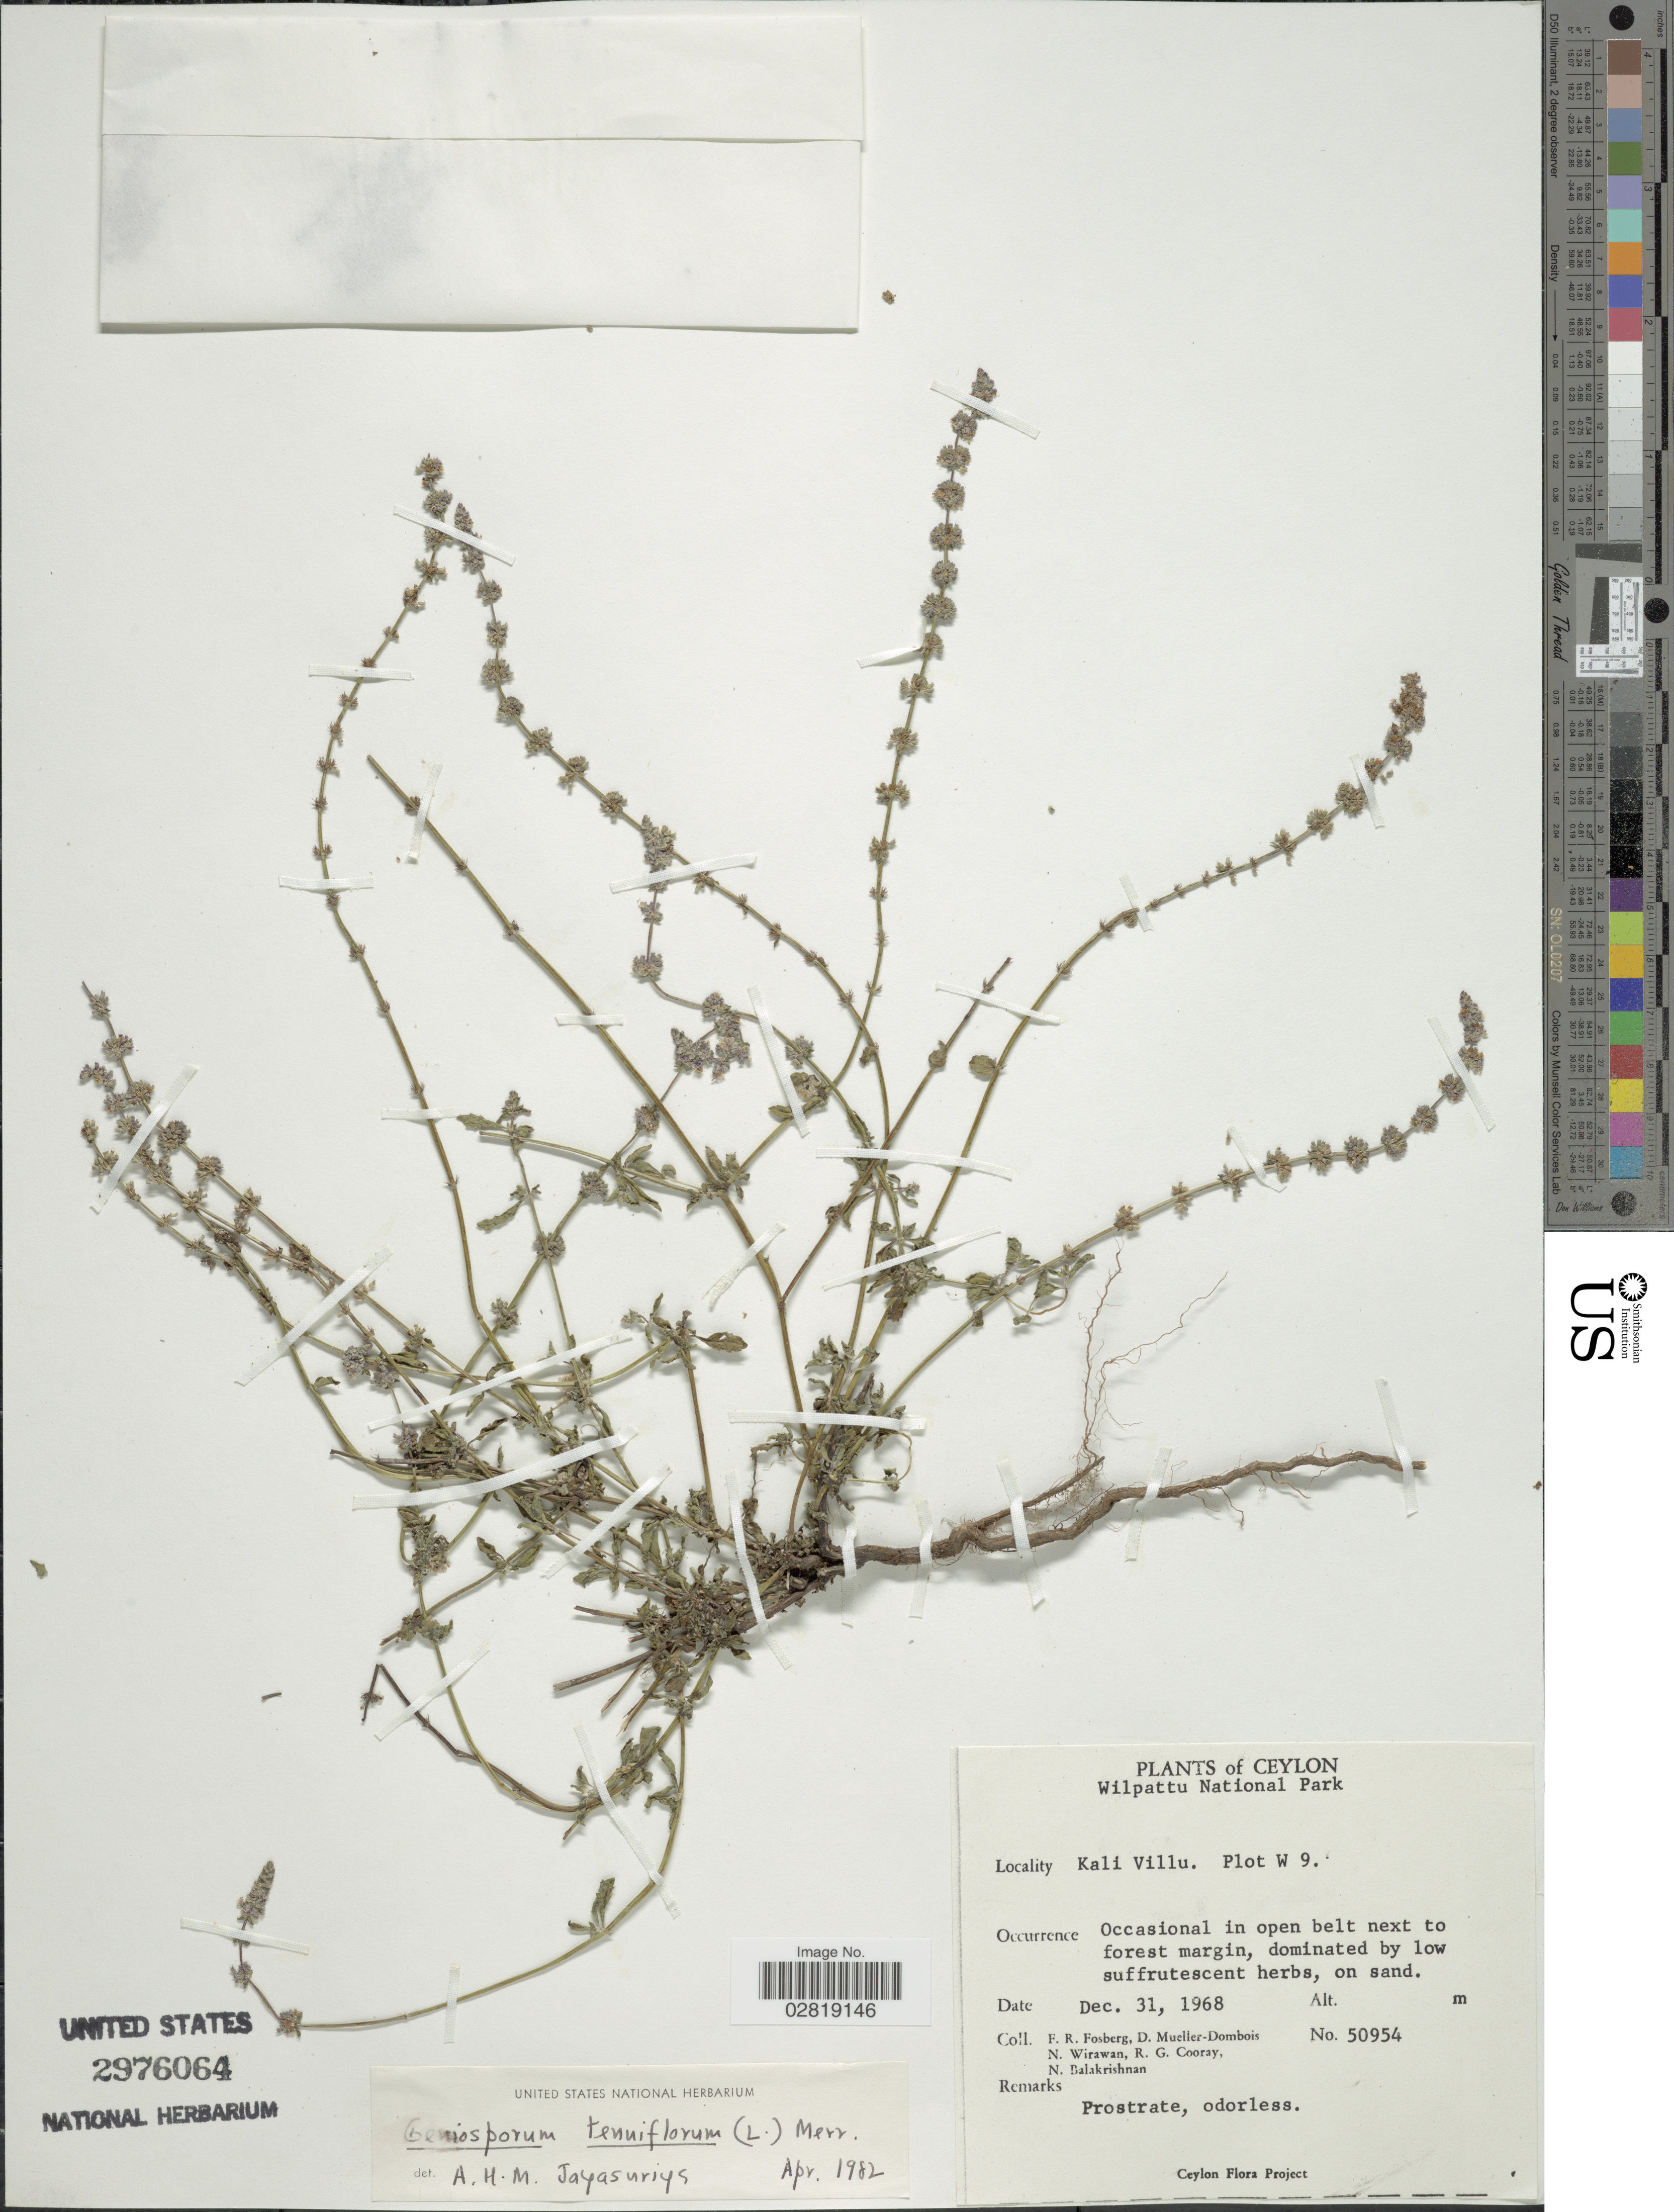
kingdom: Plantae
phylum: Tracheophyta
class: Magnoliopsida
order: Lamiales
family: Lamiaceae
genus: Geniosporum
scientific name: Geniosporum tenuiflorum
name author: (L.) Merr.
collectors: F. R. Fosberg, D. Mueller-Dombois, N. Wirawan, R. Cooray & N. Balakrishnan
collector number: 50954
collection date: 1968-12-31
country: Sri Lanka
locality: Ceylon. Wilpattu National Park. Kali Villu. Plot W 9.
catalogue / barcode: US 2976064